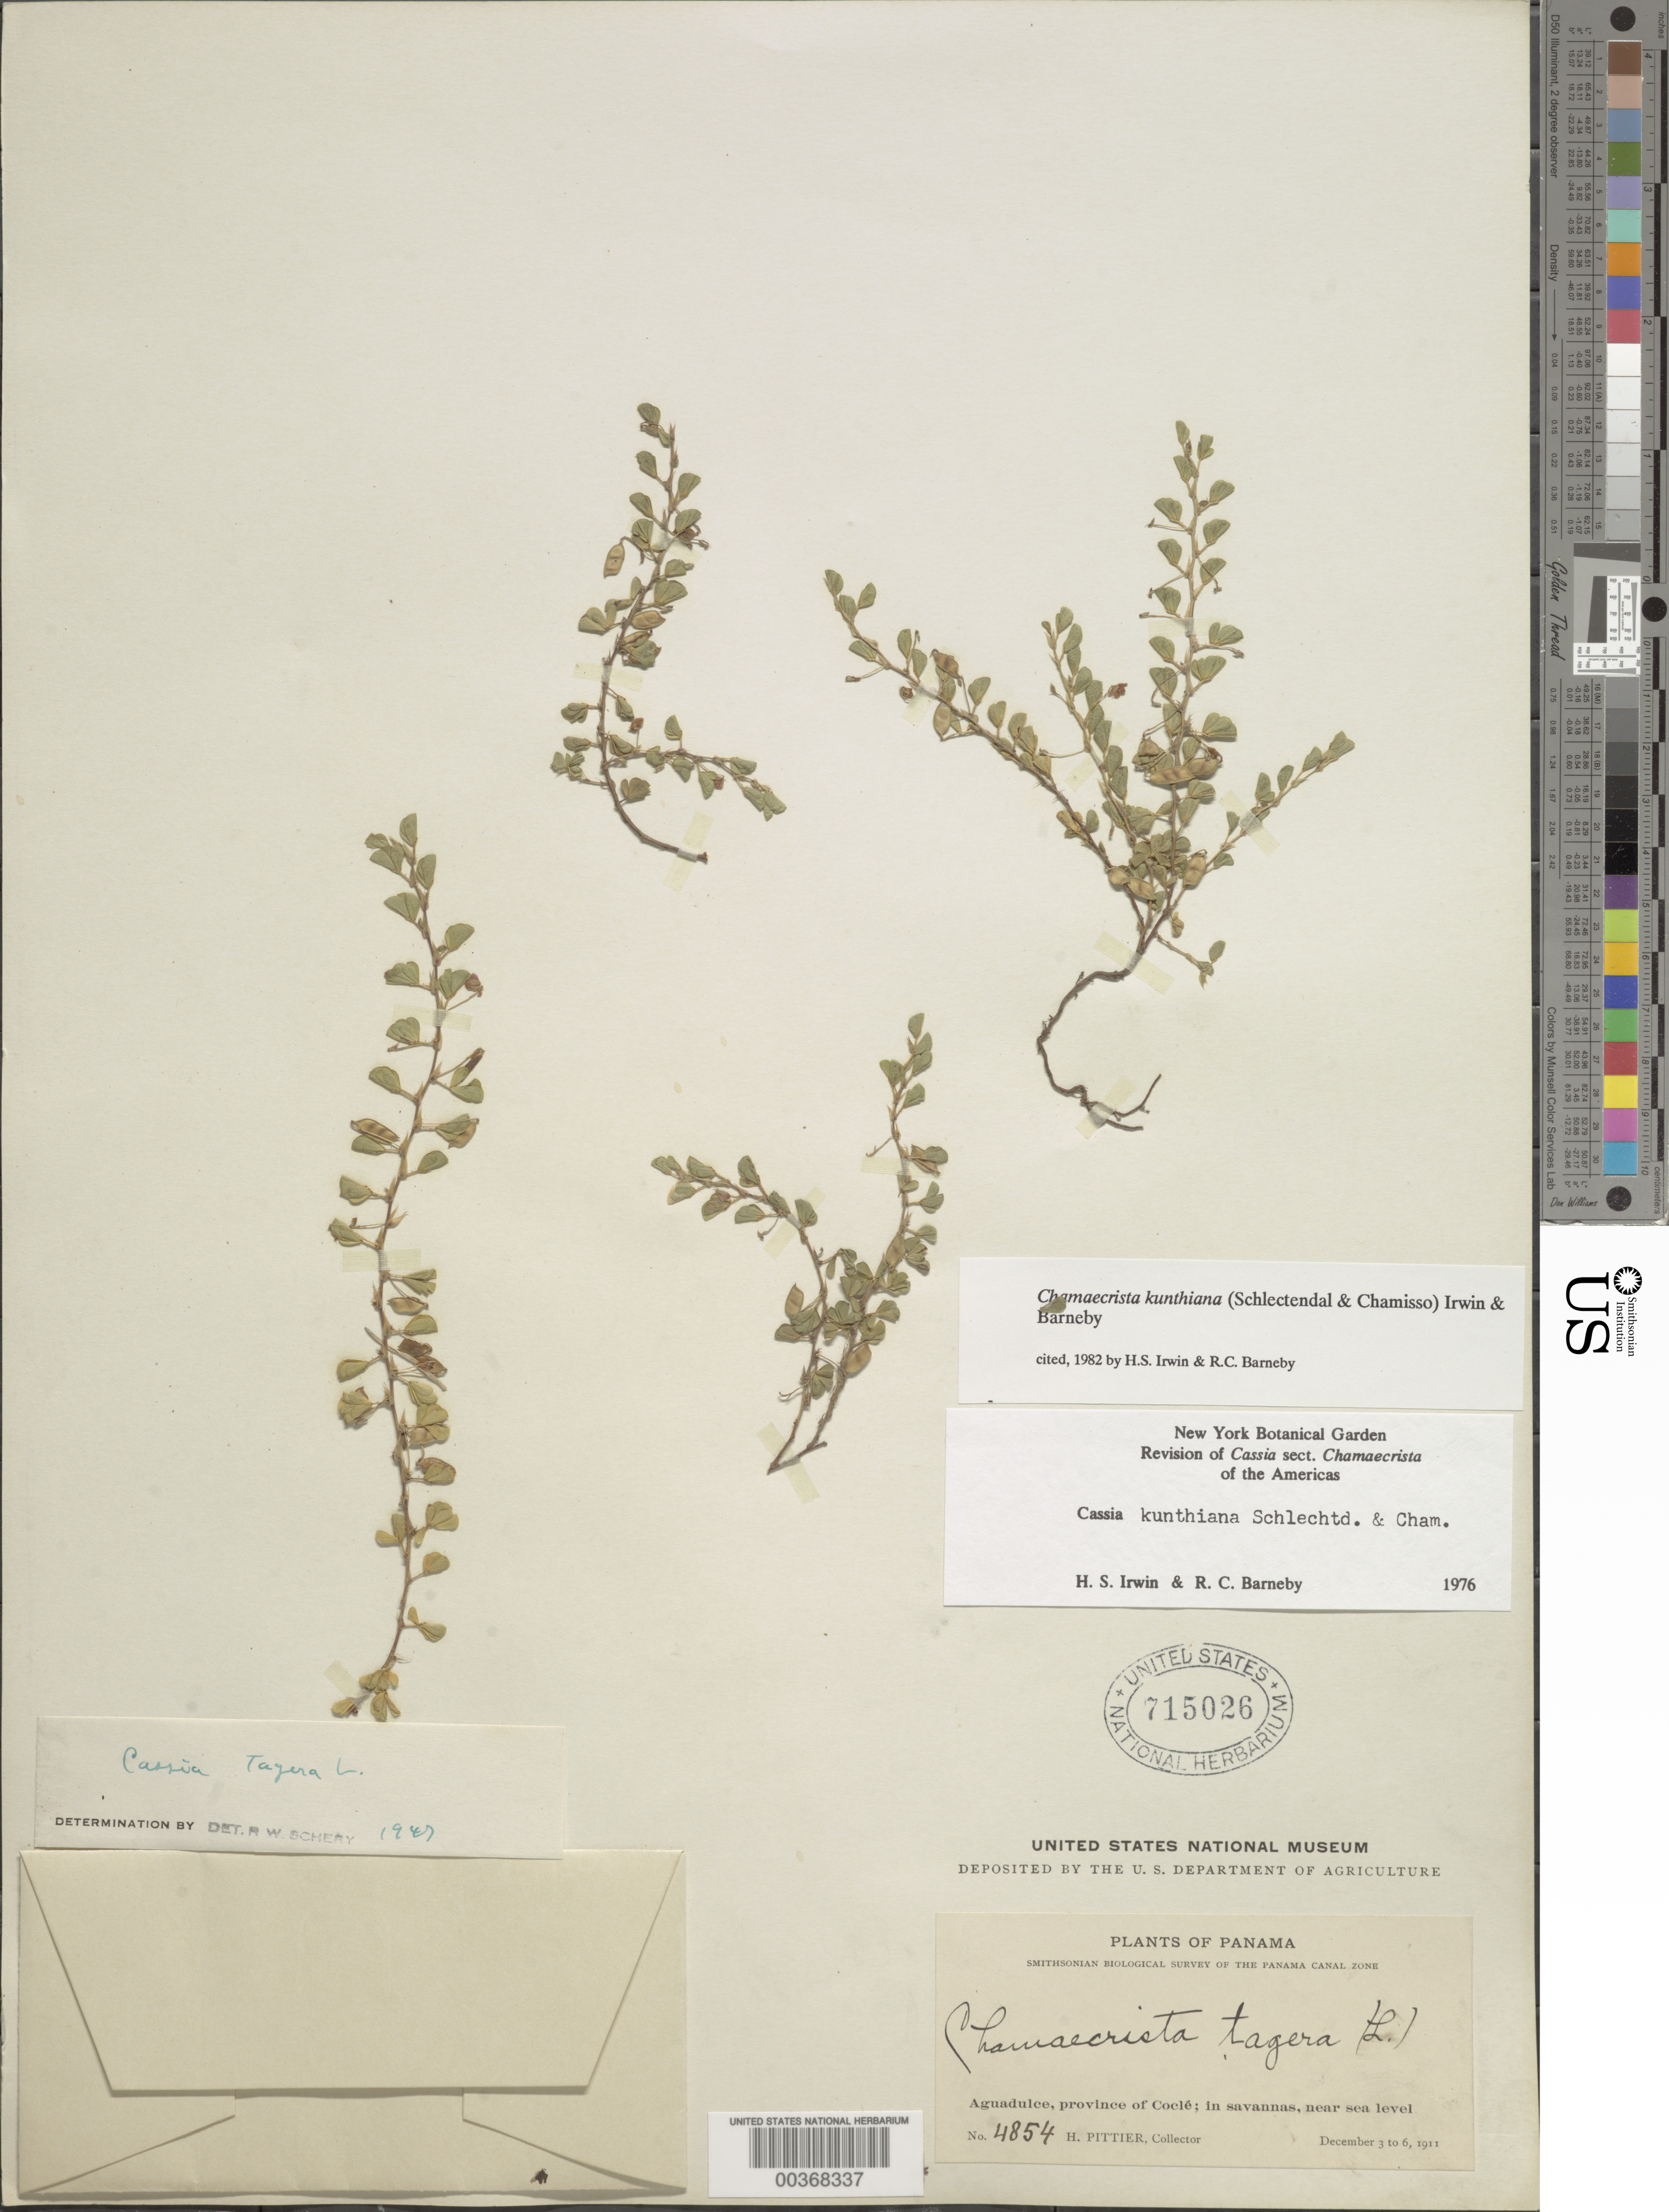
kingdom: Plantae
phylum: Tracheophyta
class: Magnoliopsida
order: Fabales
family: Fabaceae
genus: Chamaecrista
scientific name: Chamaecrista kunthiana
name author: (Schltdl. & Cham.) H.S. Irwin & Barneby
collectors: H. F. Pittier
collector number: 4854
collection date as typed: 03 Dec 1911 to 06 Dec 1911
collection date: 1911-12-03/1911-12-06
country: Panama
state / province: Coclé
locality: Agua Dulce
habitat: In savannas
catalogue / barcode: US 715026